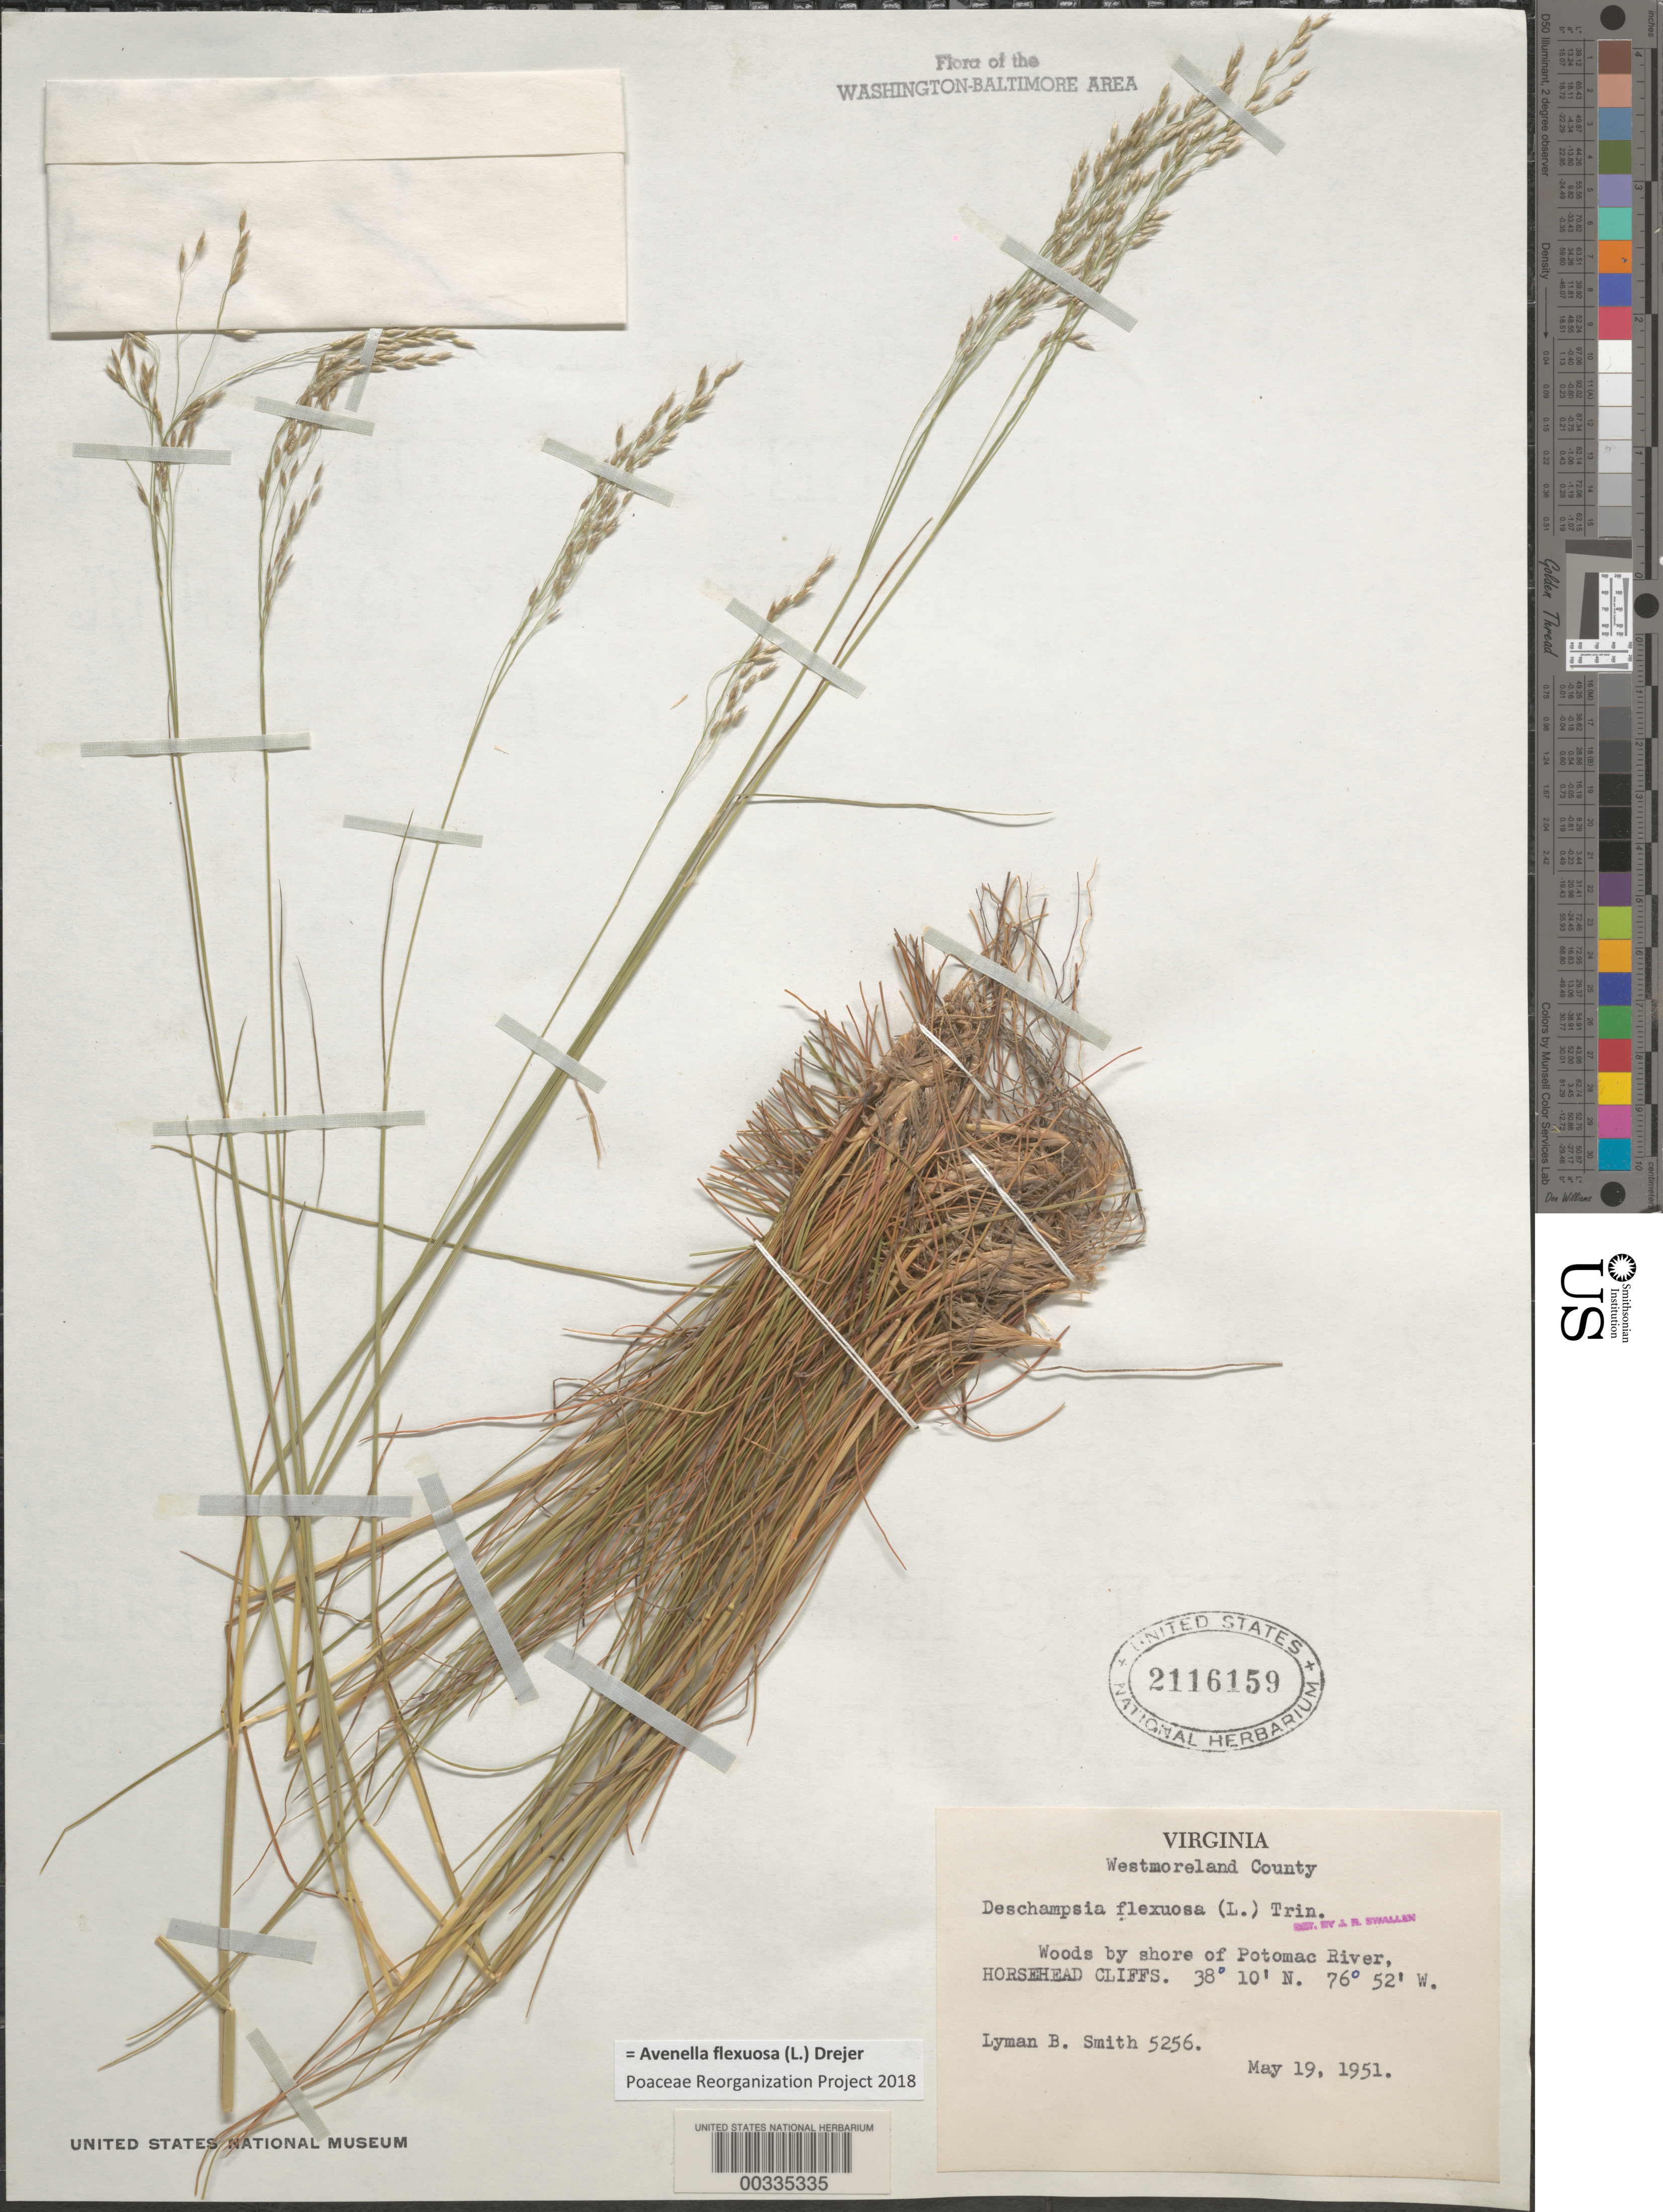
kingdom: Plantae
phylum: Tracheophyta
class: Liliopsida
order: Poales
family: Poaceae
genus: Avenella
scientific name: Avenella flexuosa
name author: (L.) Drejer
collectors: L. Smith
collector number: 5256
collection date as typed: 19 May 1951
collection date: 1951-05-19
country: United States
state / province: Virginia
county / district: Westmoreland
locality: Potomac River, Horsehead Cliffs C. and O. Canal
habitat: Woods by shore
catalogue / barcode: US 2116159